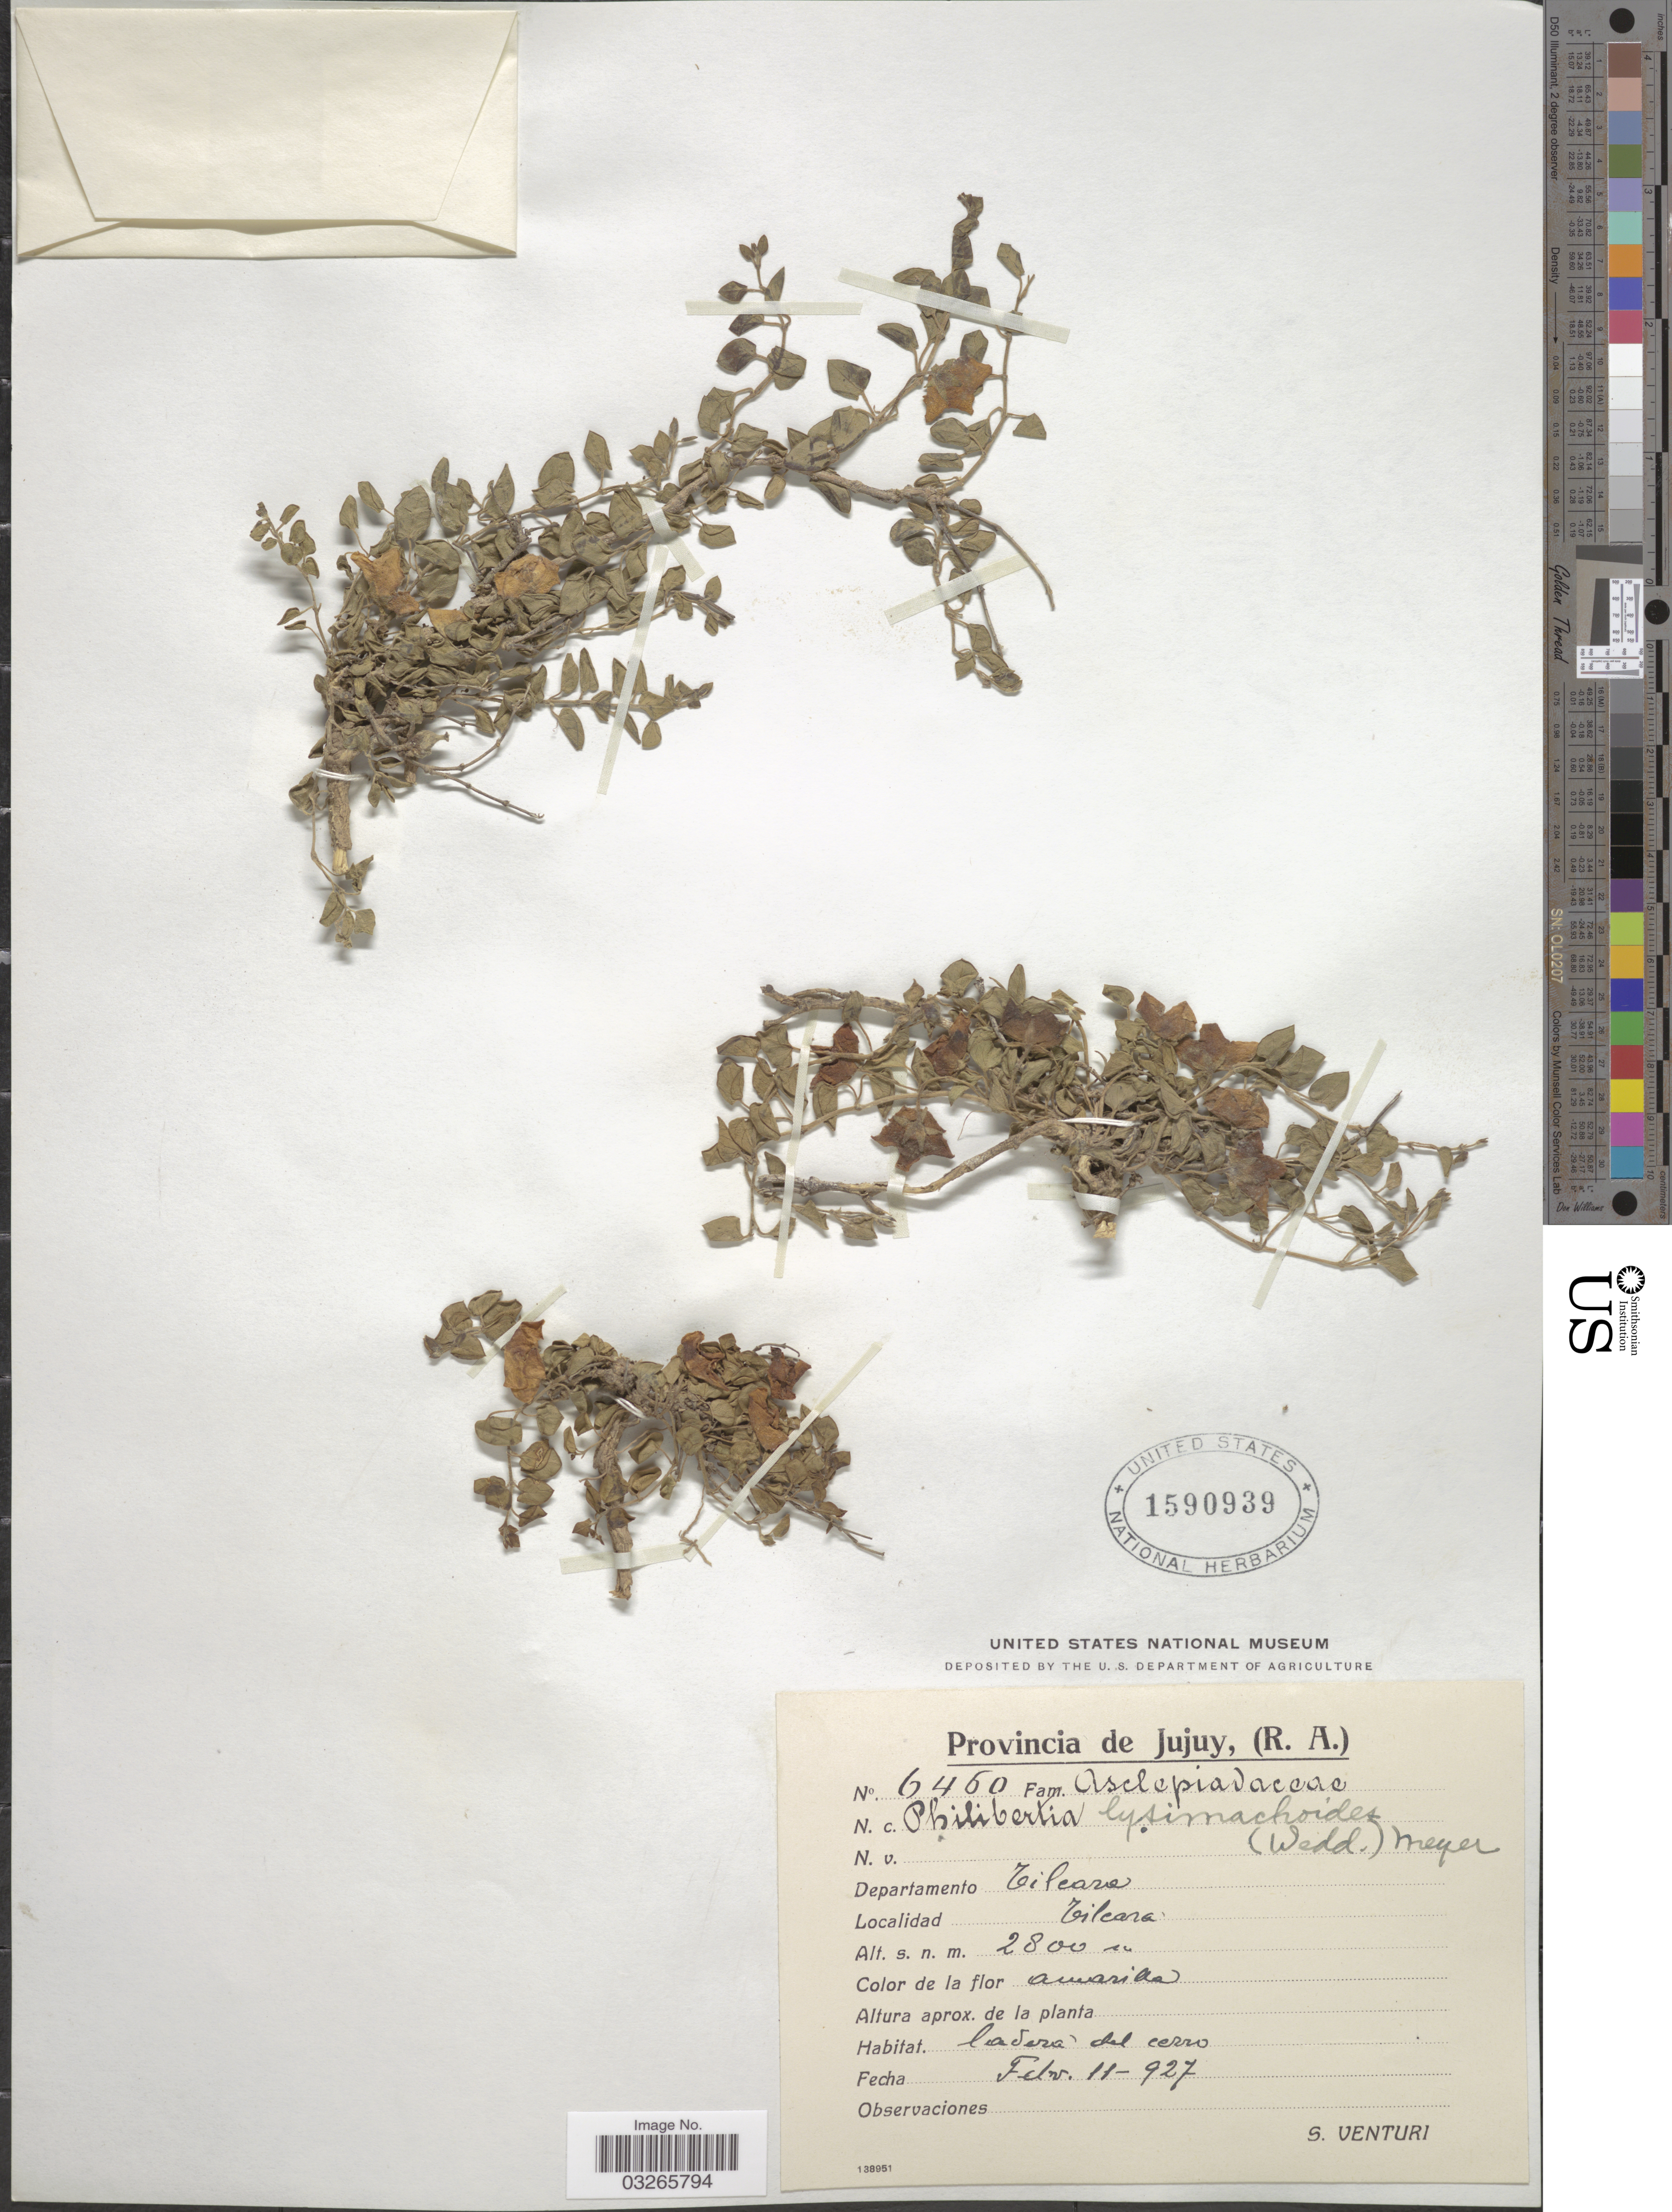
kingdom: Plantae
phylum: Tracheophyta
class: Magnoliopsida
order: Gentianales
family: Apocynaceae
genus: Sarcostemma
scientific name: Sarcostemma lysimachioides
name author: (Wedd.) R.W. Holm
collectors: S. Venturi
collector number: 6450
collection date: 1927-02-11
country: Argentina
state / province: Jujuy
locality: Departamento Tilcara. Tilcara.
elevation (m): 2800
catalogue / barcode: US 1590939